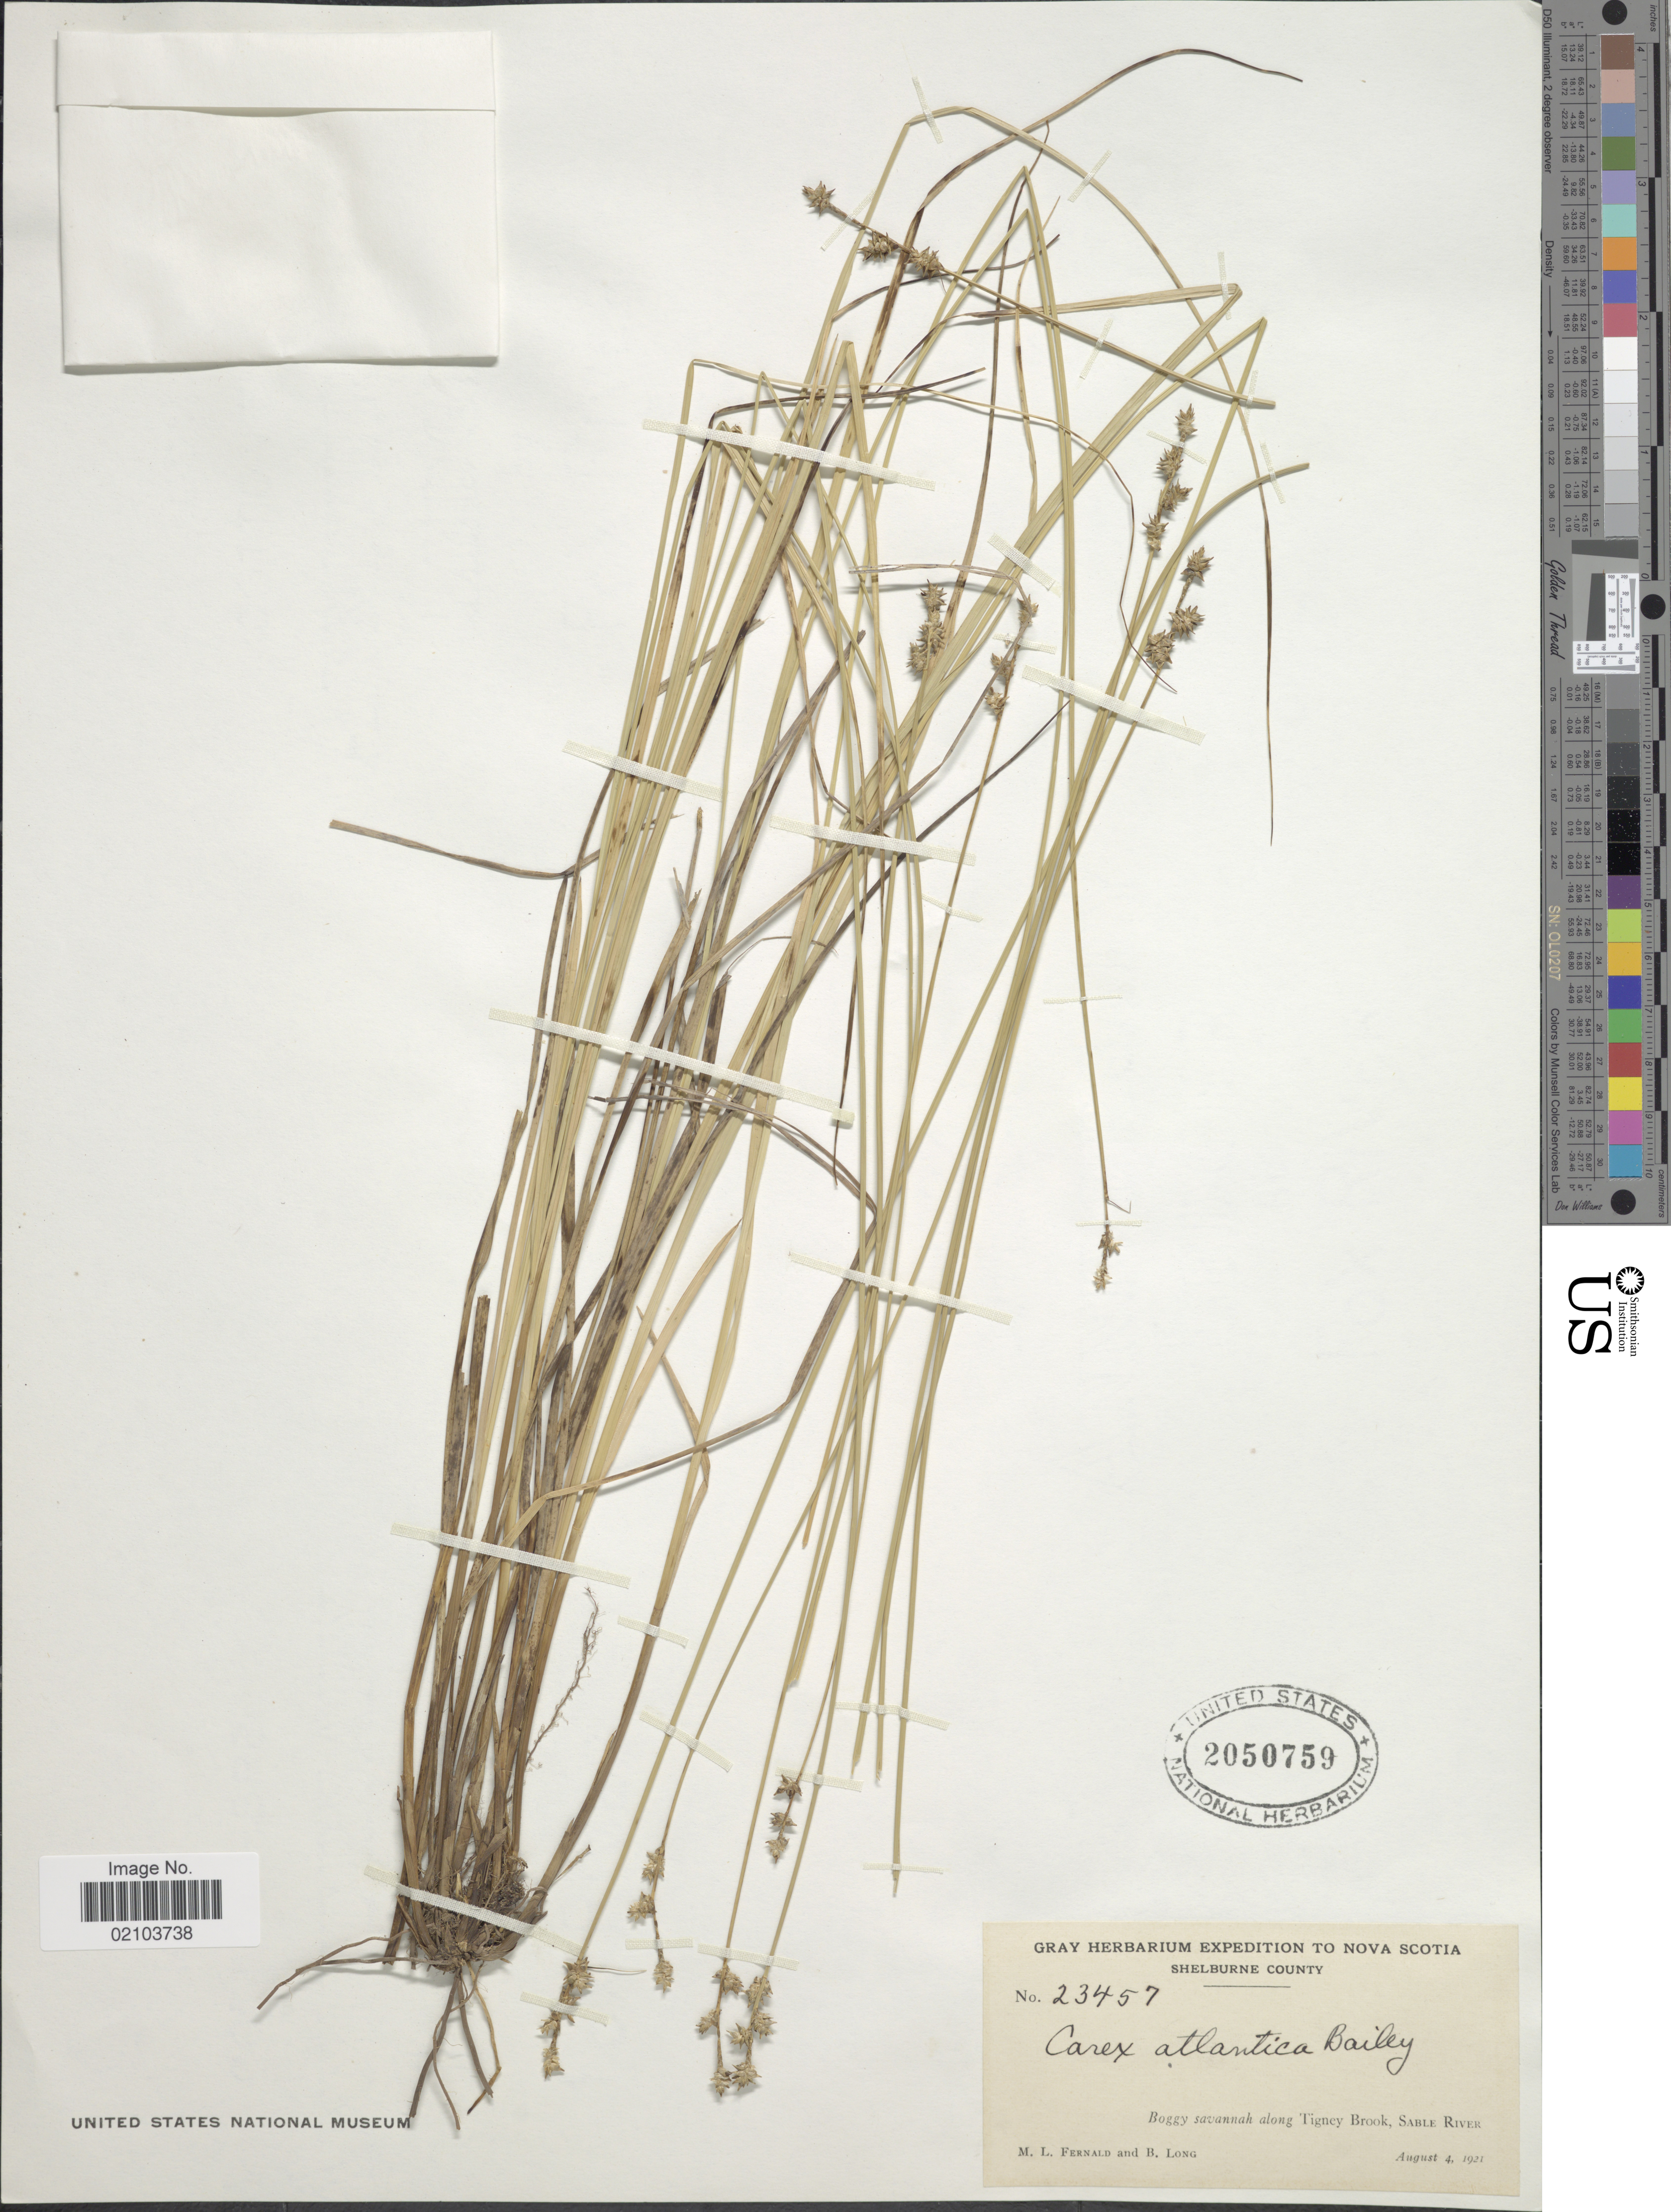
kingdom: Plantae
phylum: Tracheophyta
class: Liliopsida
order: Poales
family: Cyperaceae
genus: Carex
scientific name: Carex atlantica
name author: L.H. Bailey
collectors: M. L. Fernald & B. Long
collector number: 23457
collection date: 1921-08-04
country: Canada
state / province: Nova Scotia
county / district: Shelburne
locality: Along Tigney Brook, Sable River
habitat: Boggy savannah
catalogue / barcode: US 2050759